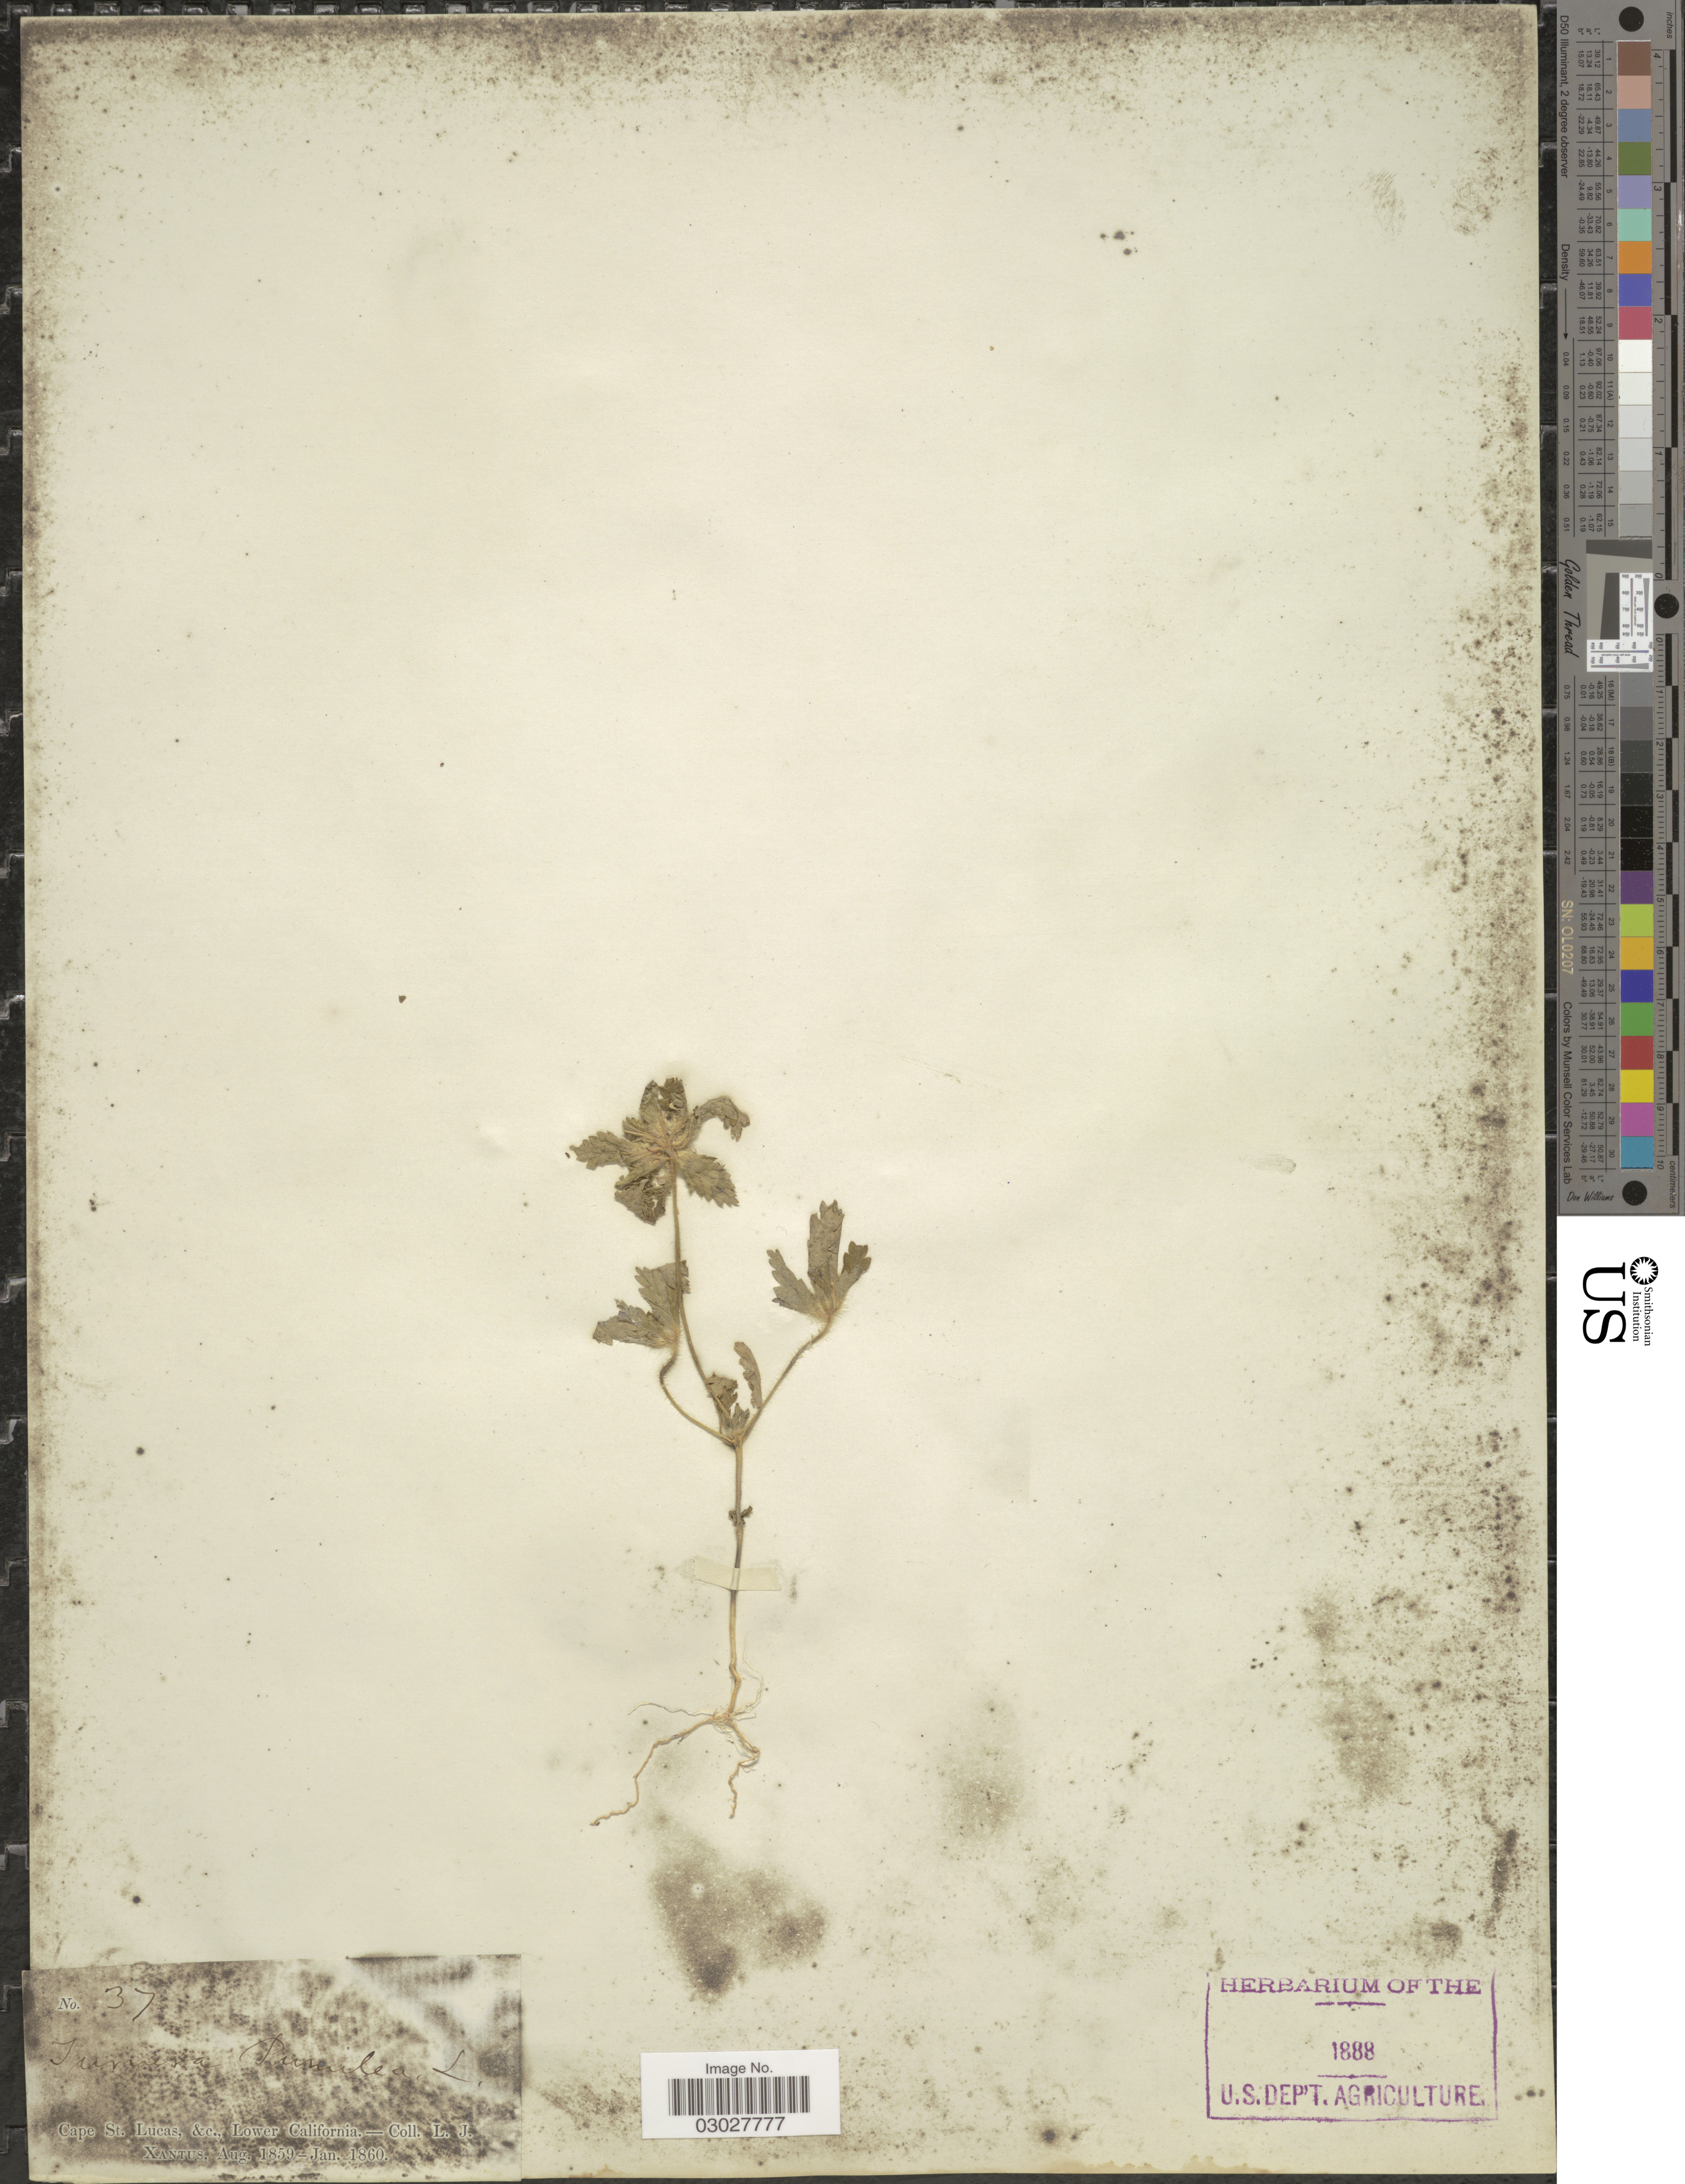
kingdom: Plantae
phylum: Tracheophyta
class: Magnoliopsida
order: Malpighiales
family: Turneraceae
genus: Turnera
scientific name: Turnera pumilea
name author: L.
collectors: L. J. Xantus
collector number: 37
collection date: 1859-08/1860-01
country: Mexico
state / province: Baja California Sur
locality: Cape St. Lucas, & c., Lower California.